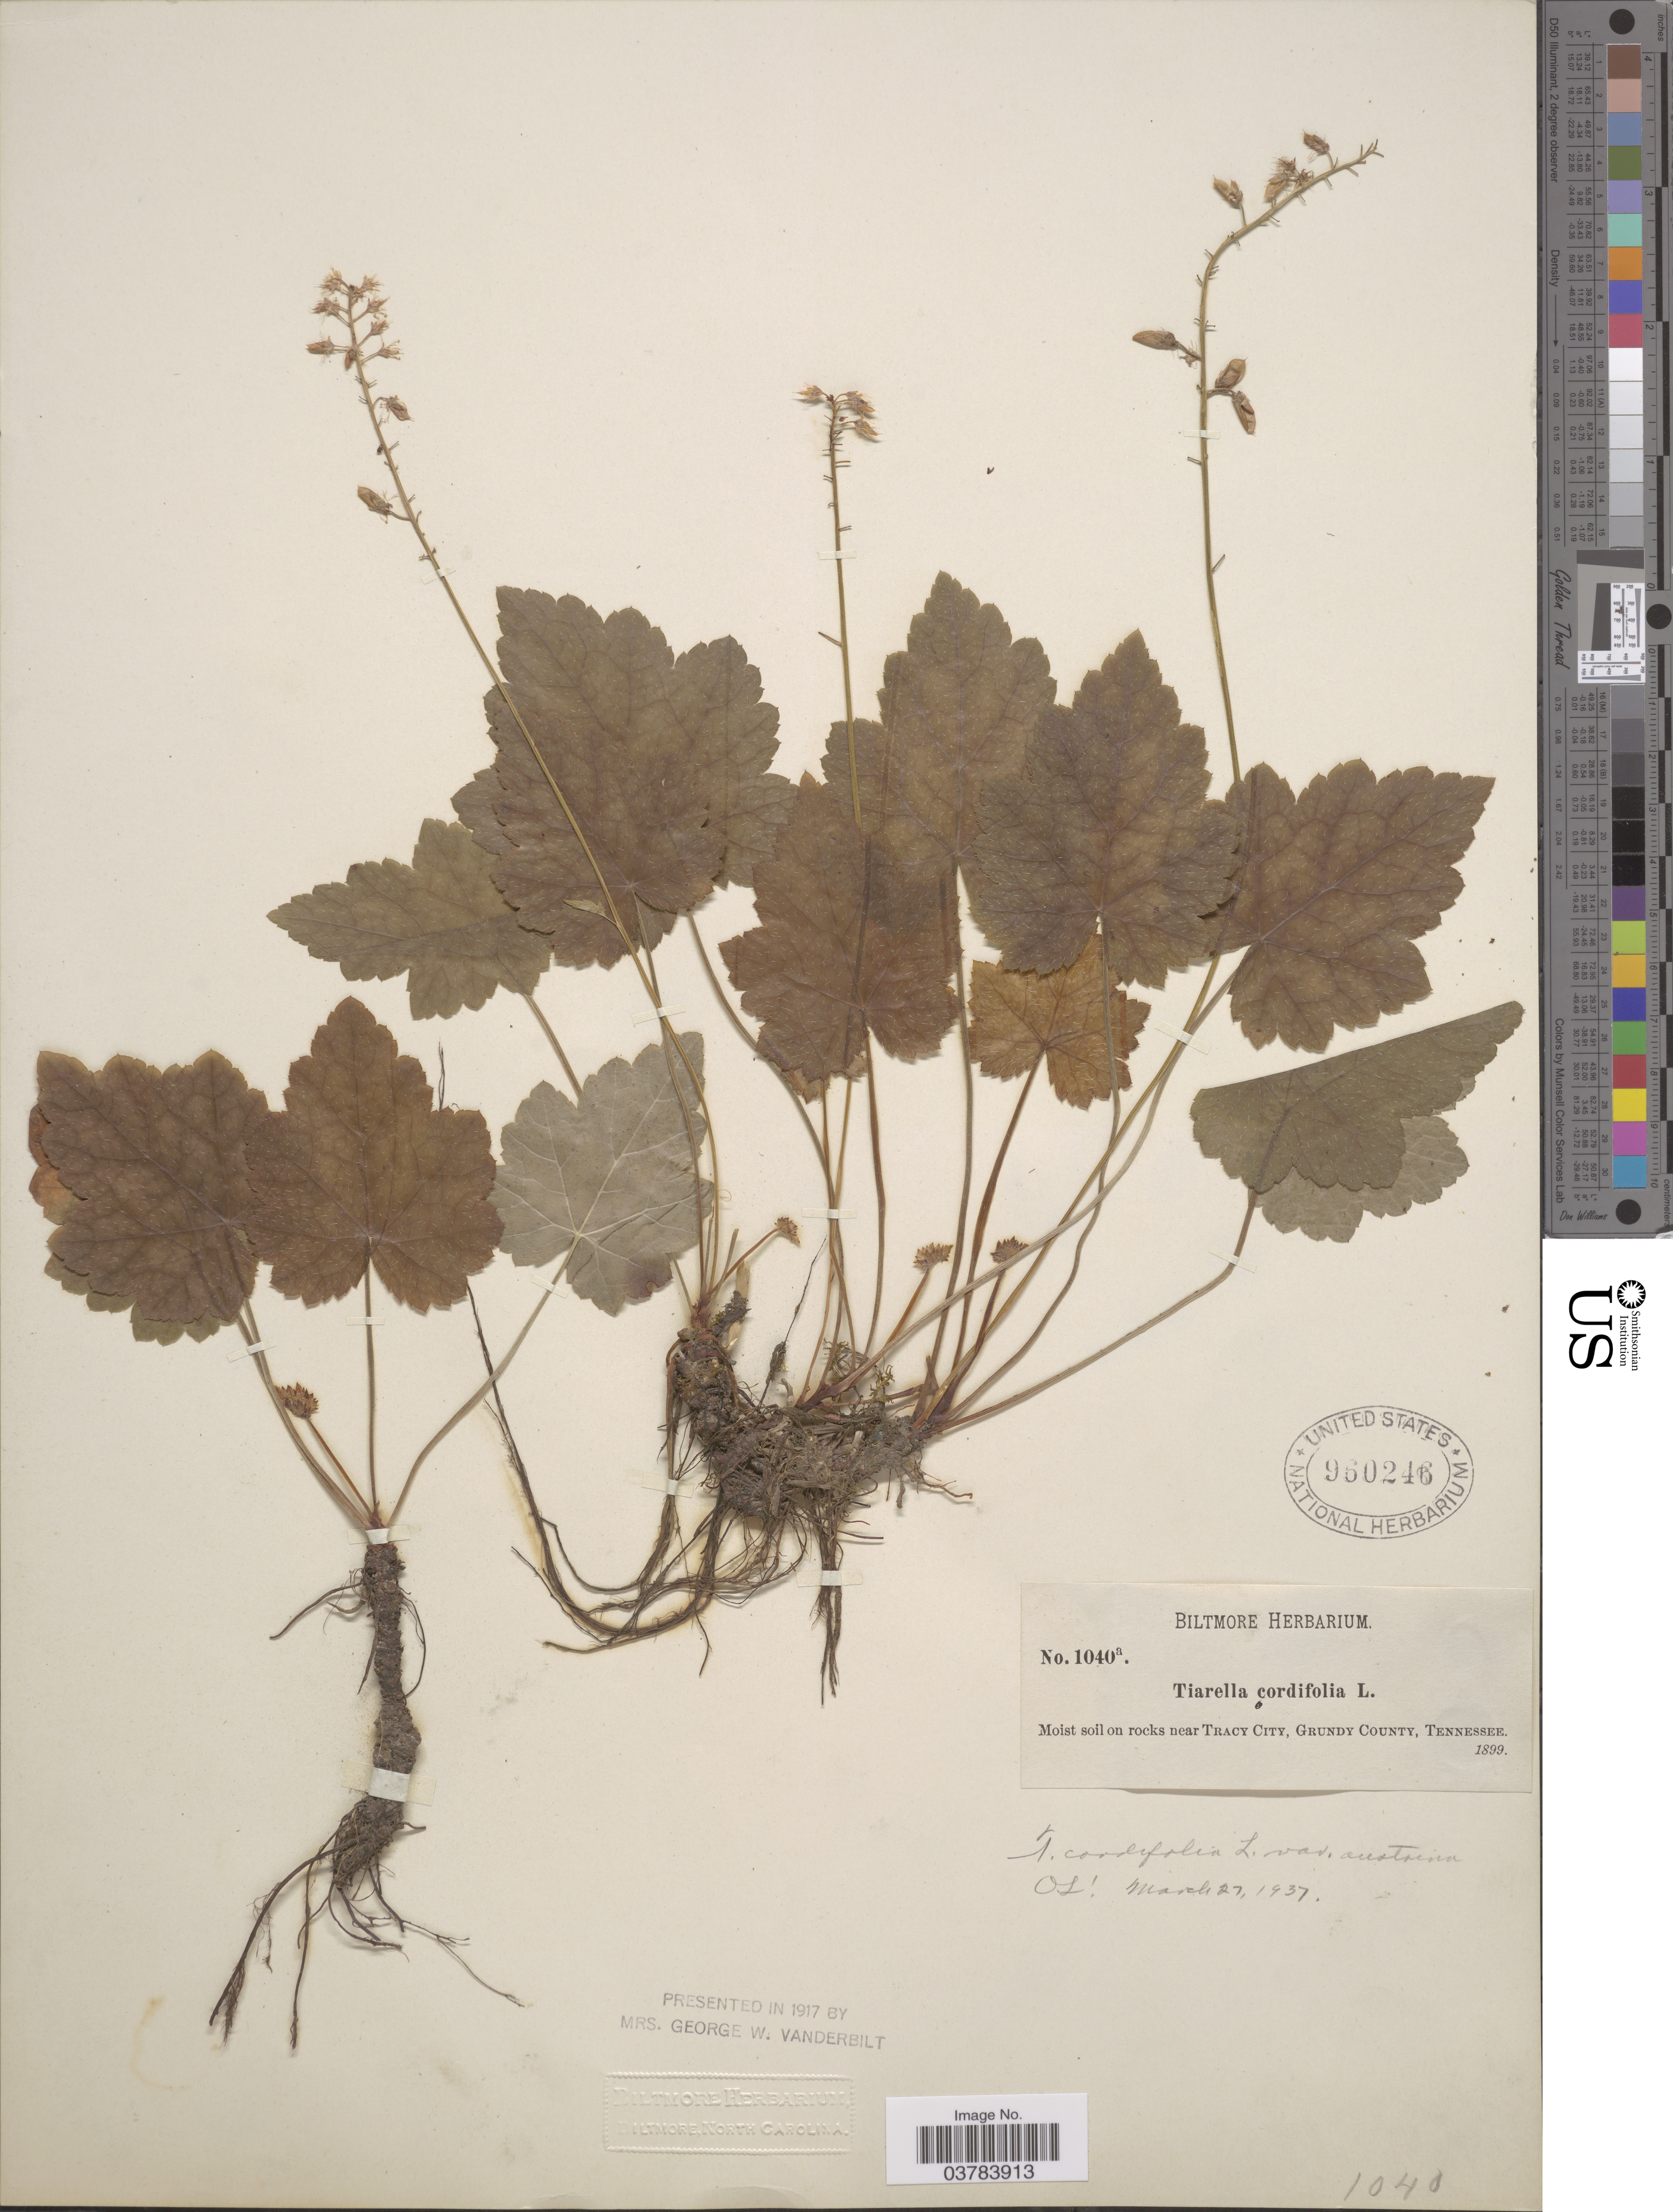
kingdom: Plantae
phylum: Tracheophyta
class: Magnoliopsida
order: Saxifragales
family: Saxifragaceae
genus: Tiarella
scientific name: Tiarella cordifolia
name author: L.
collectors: ex herb. Biltmore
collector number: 1040a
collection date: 1899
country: United States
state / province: Tennessee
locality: Moist soil on rocks near Tracy City, Grundy County.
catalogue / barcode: US 960246